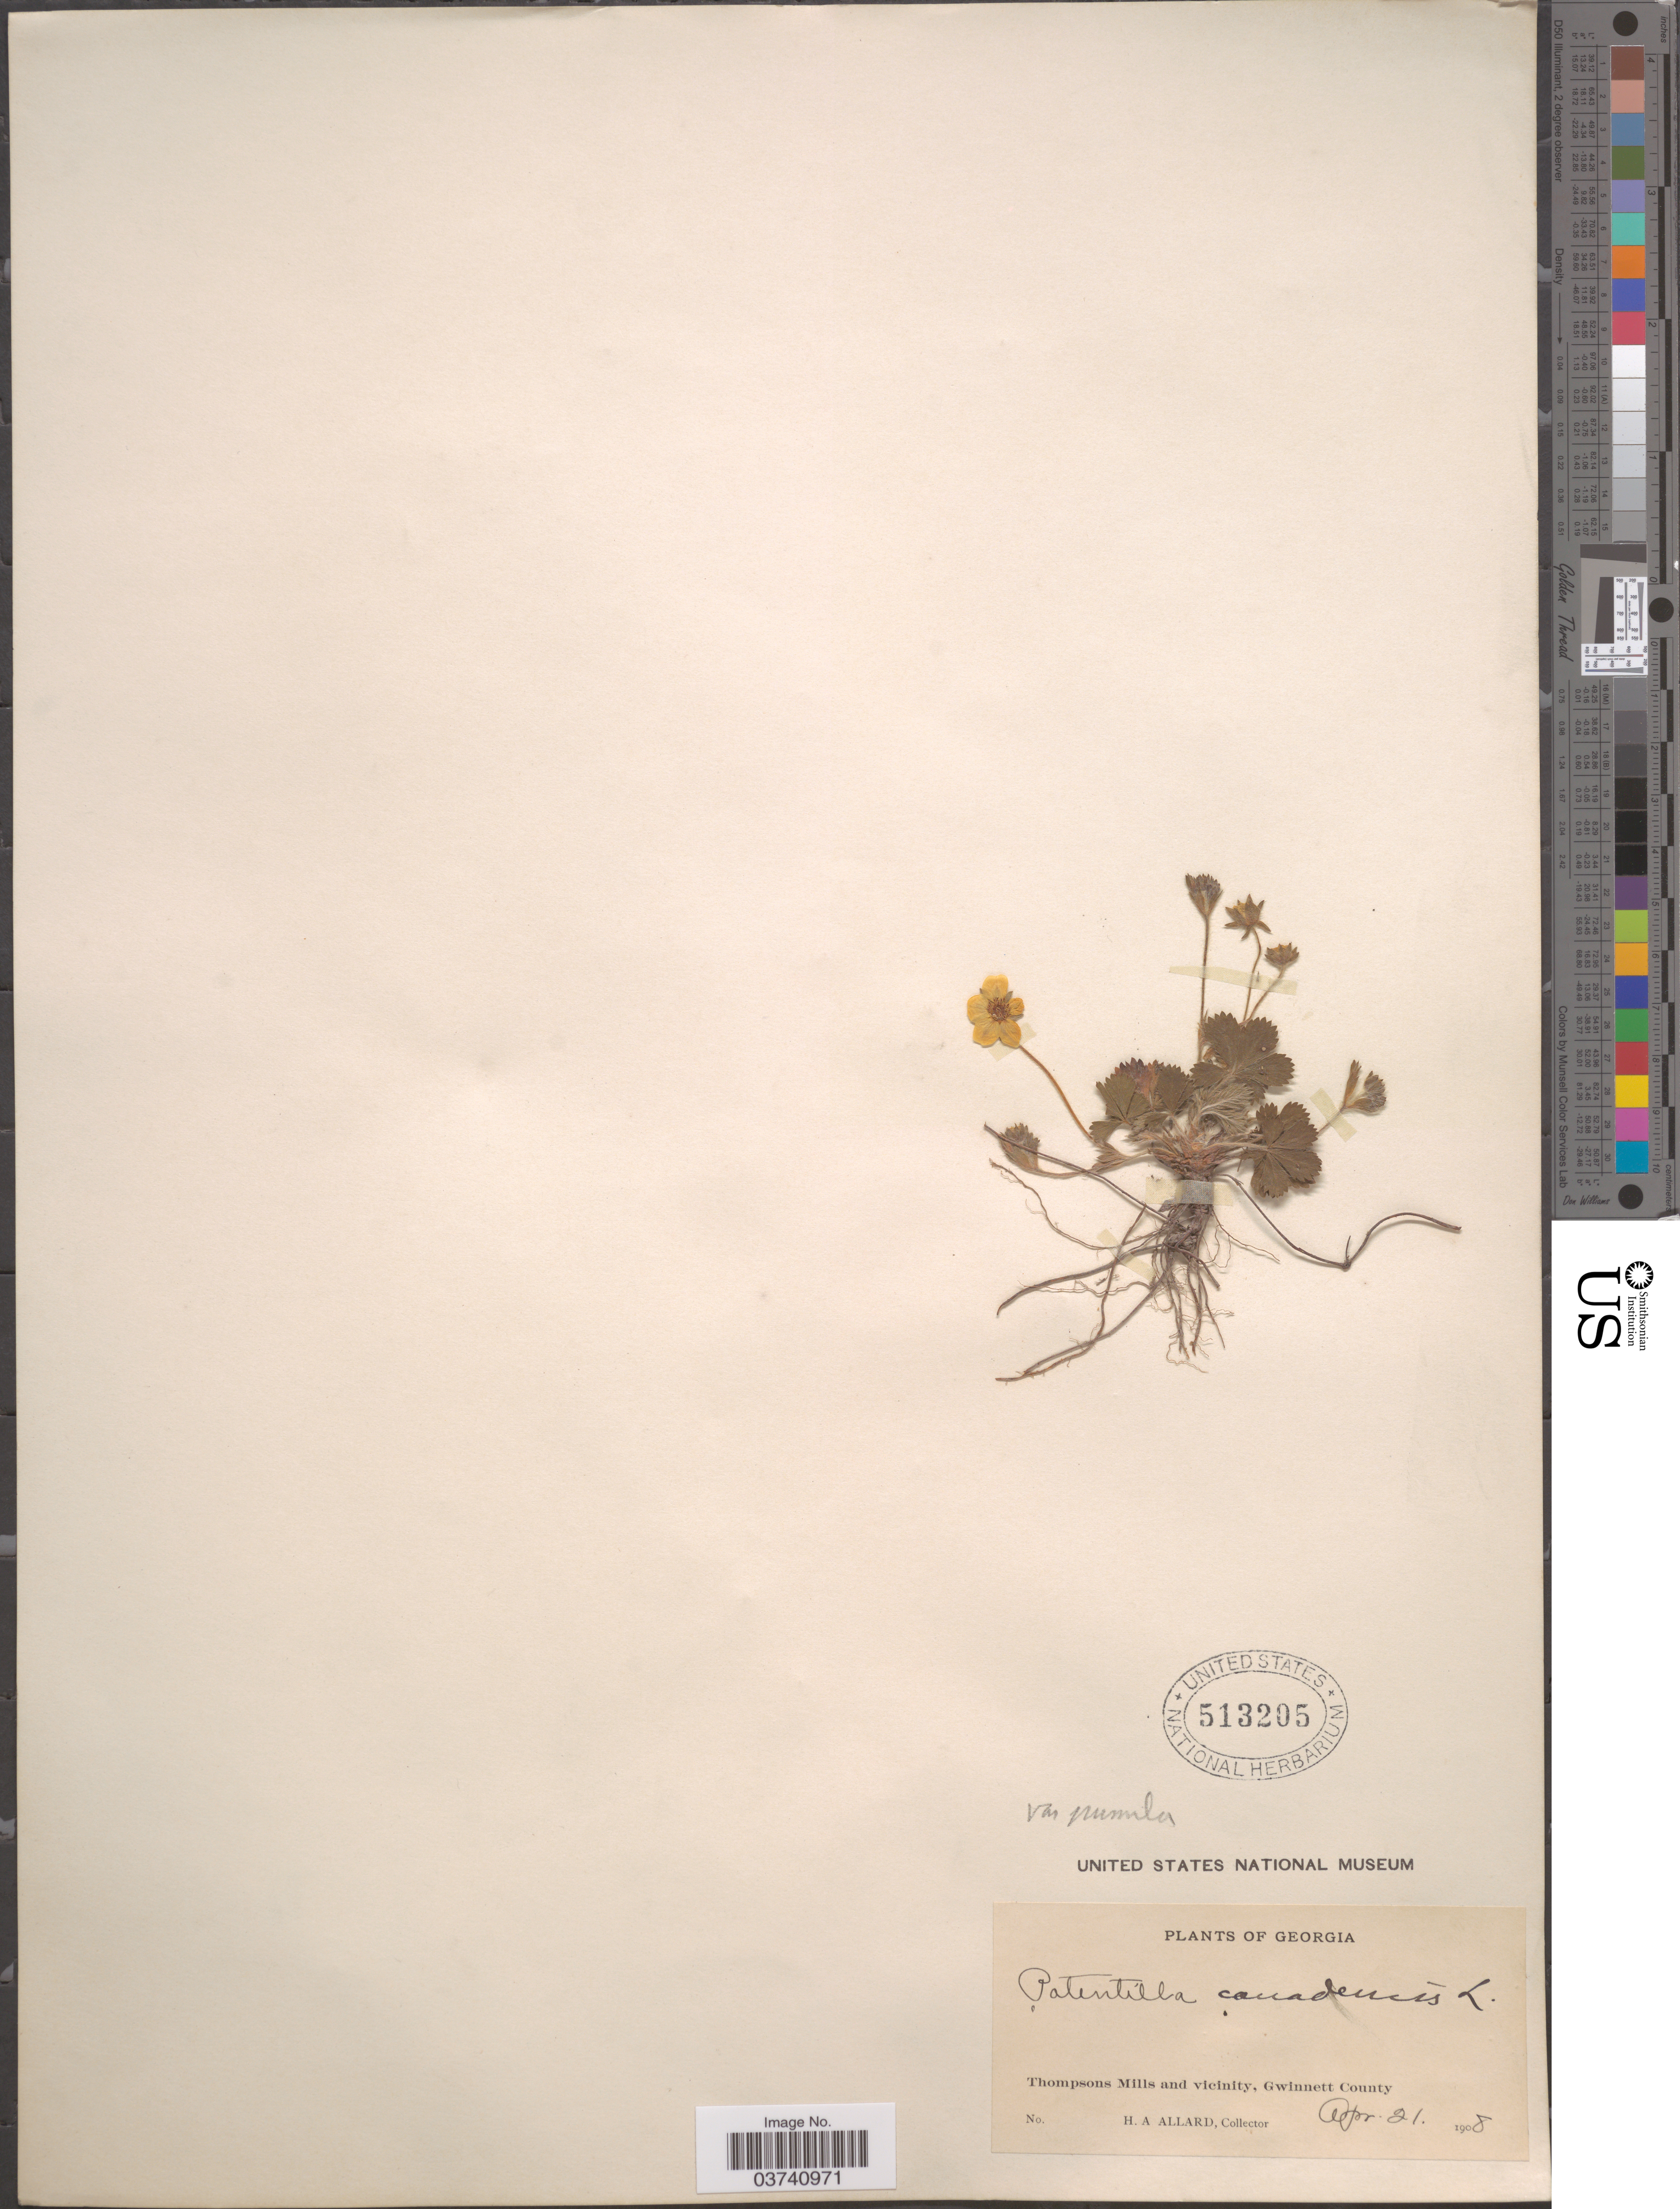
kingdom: Plantae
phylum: Tracheophyta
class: Magnoliopsida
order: Rosales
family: Rosaceae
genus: Potentilla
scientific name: Potentilla canadensis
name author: L.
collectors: H. A. Allard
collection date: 1908-04-21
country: United States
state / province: Georgia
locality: Thompsons Mills and vicinity, Gwinnitt County.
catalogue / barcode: US 513205